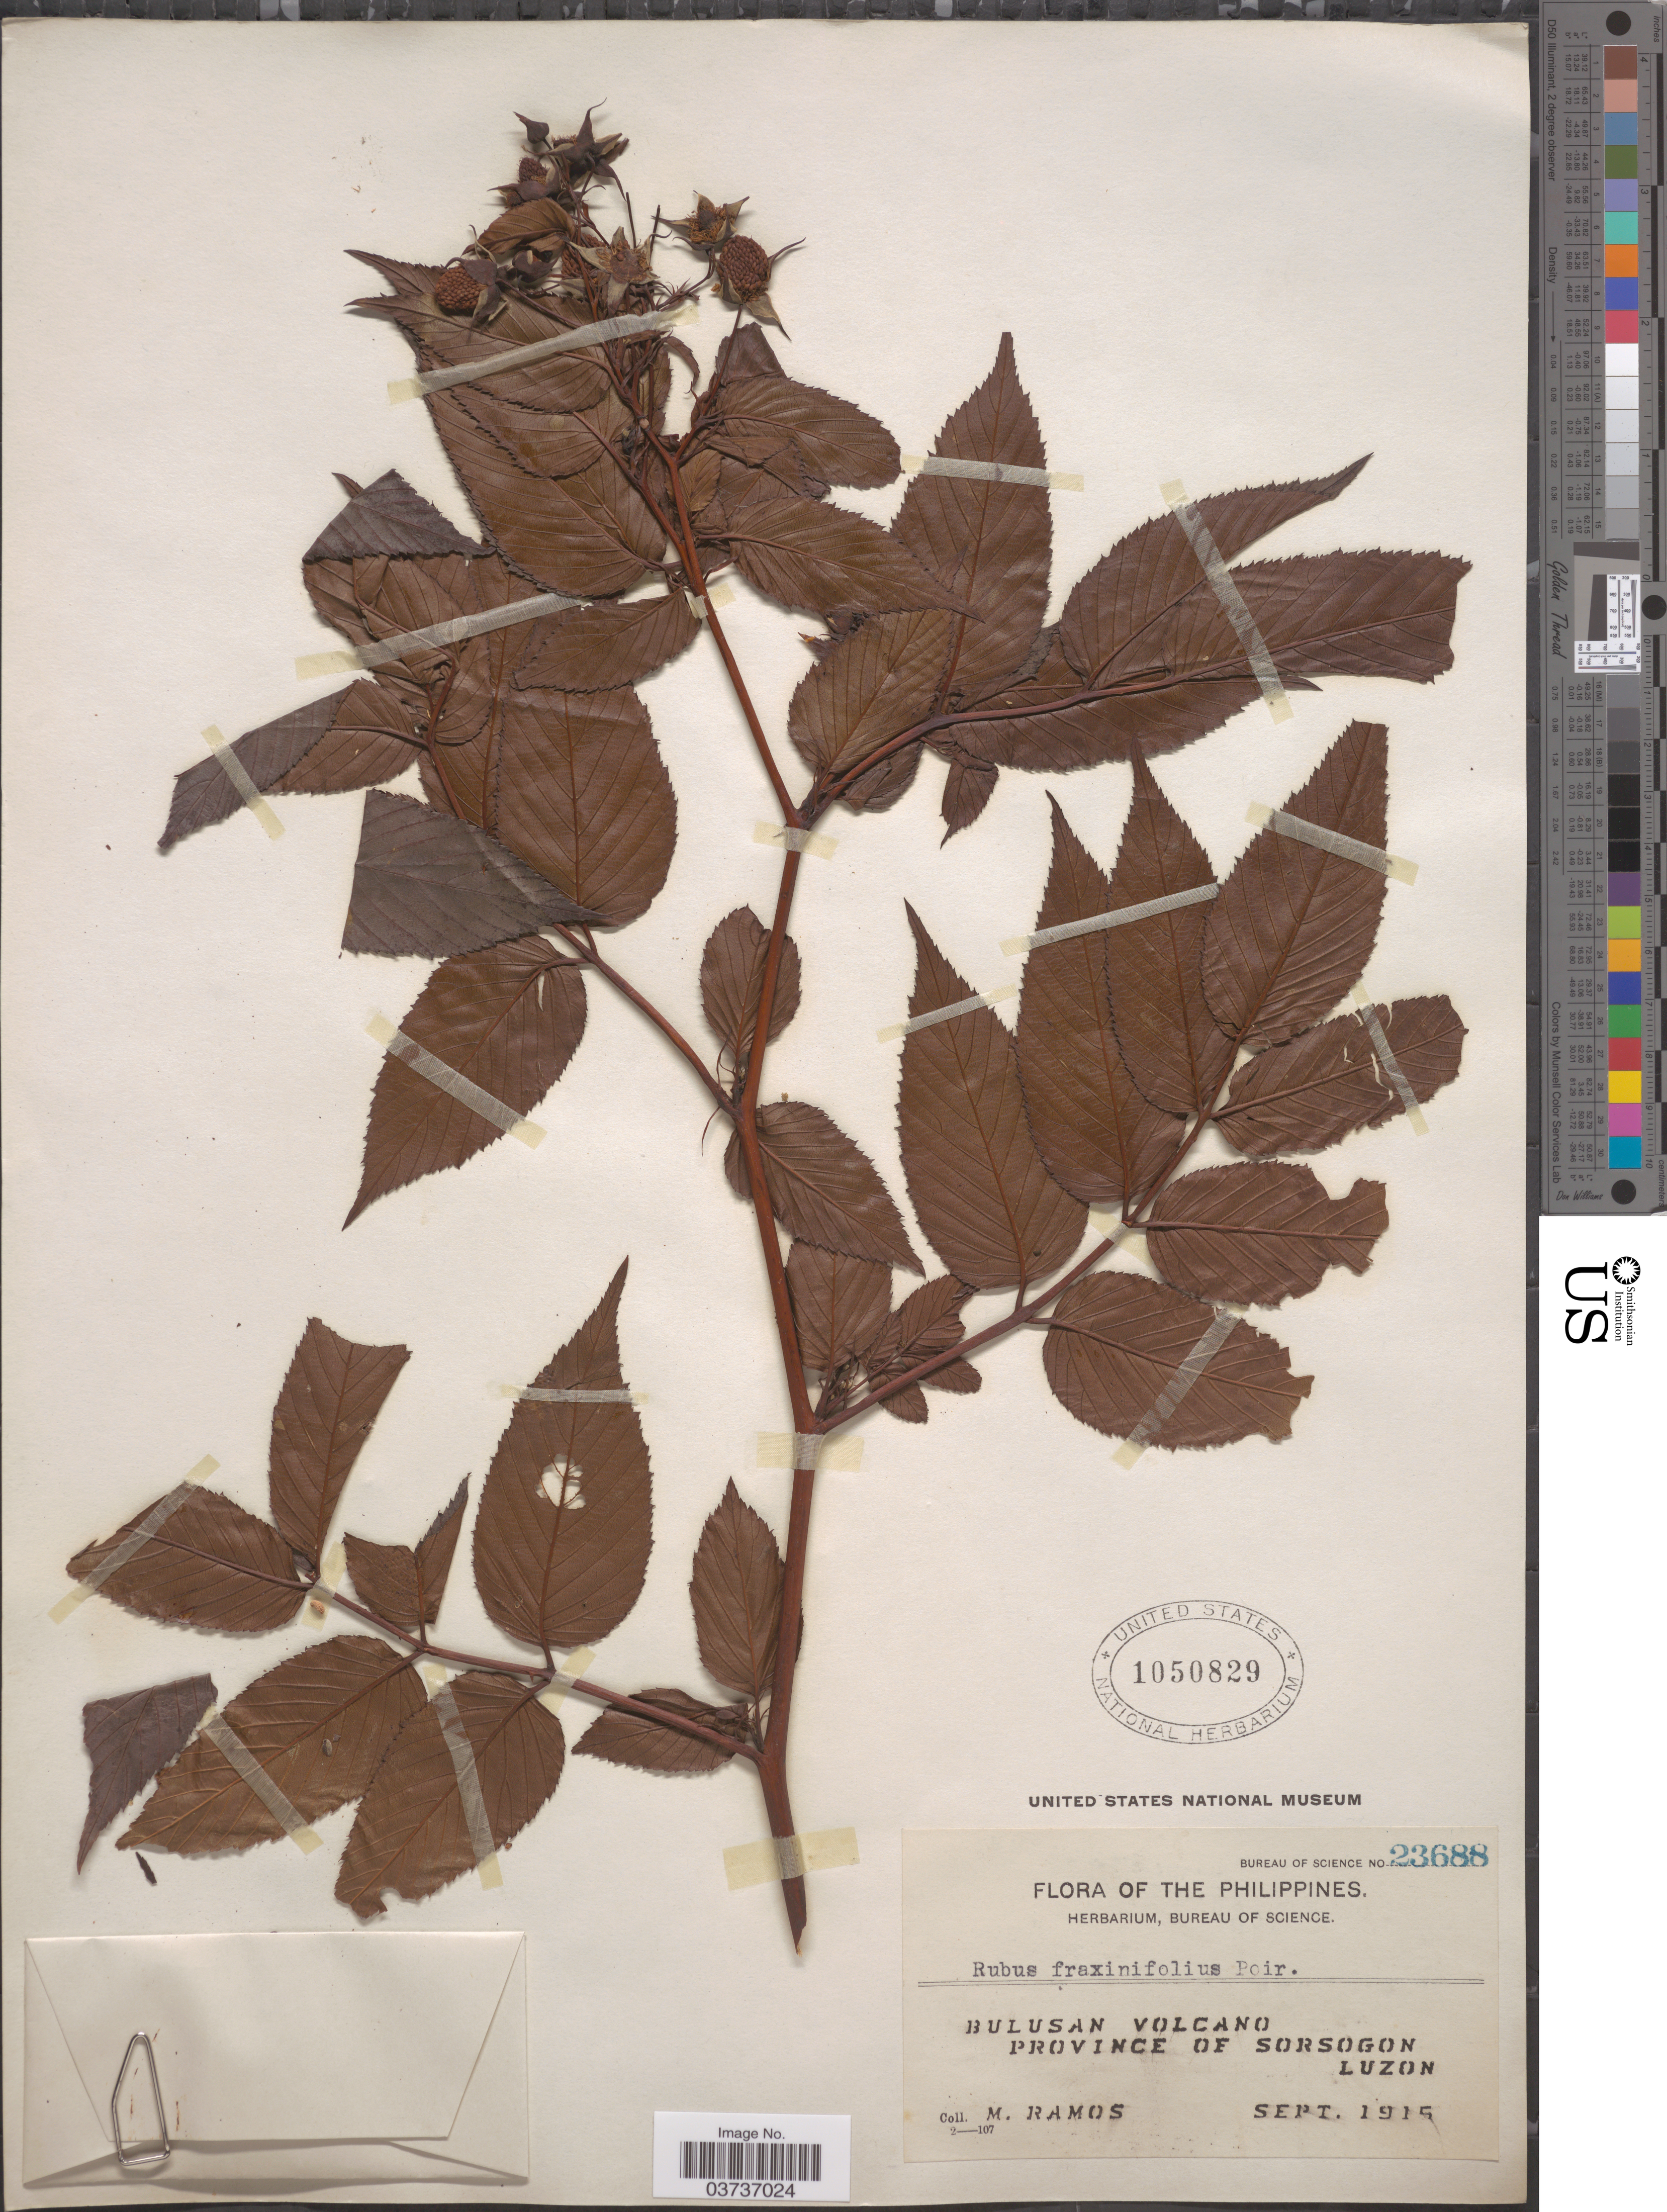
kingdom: Plantae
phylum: Tracheophyta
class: Magnoliopsida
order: Rosales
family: Rosaceae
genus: Rubus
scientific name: Rubus fraxinifolius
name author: Hayata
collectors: M. Ramos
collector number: Bureau of Science 23688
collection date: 1915-09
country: Philippines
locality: Bulusan Volcano. Province of Sorsogon. Luzon.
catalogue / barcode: US 1050829